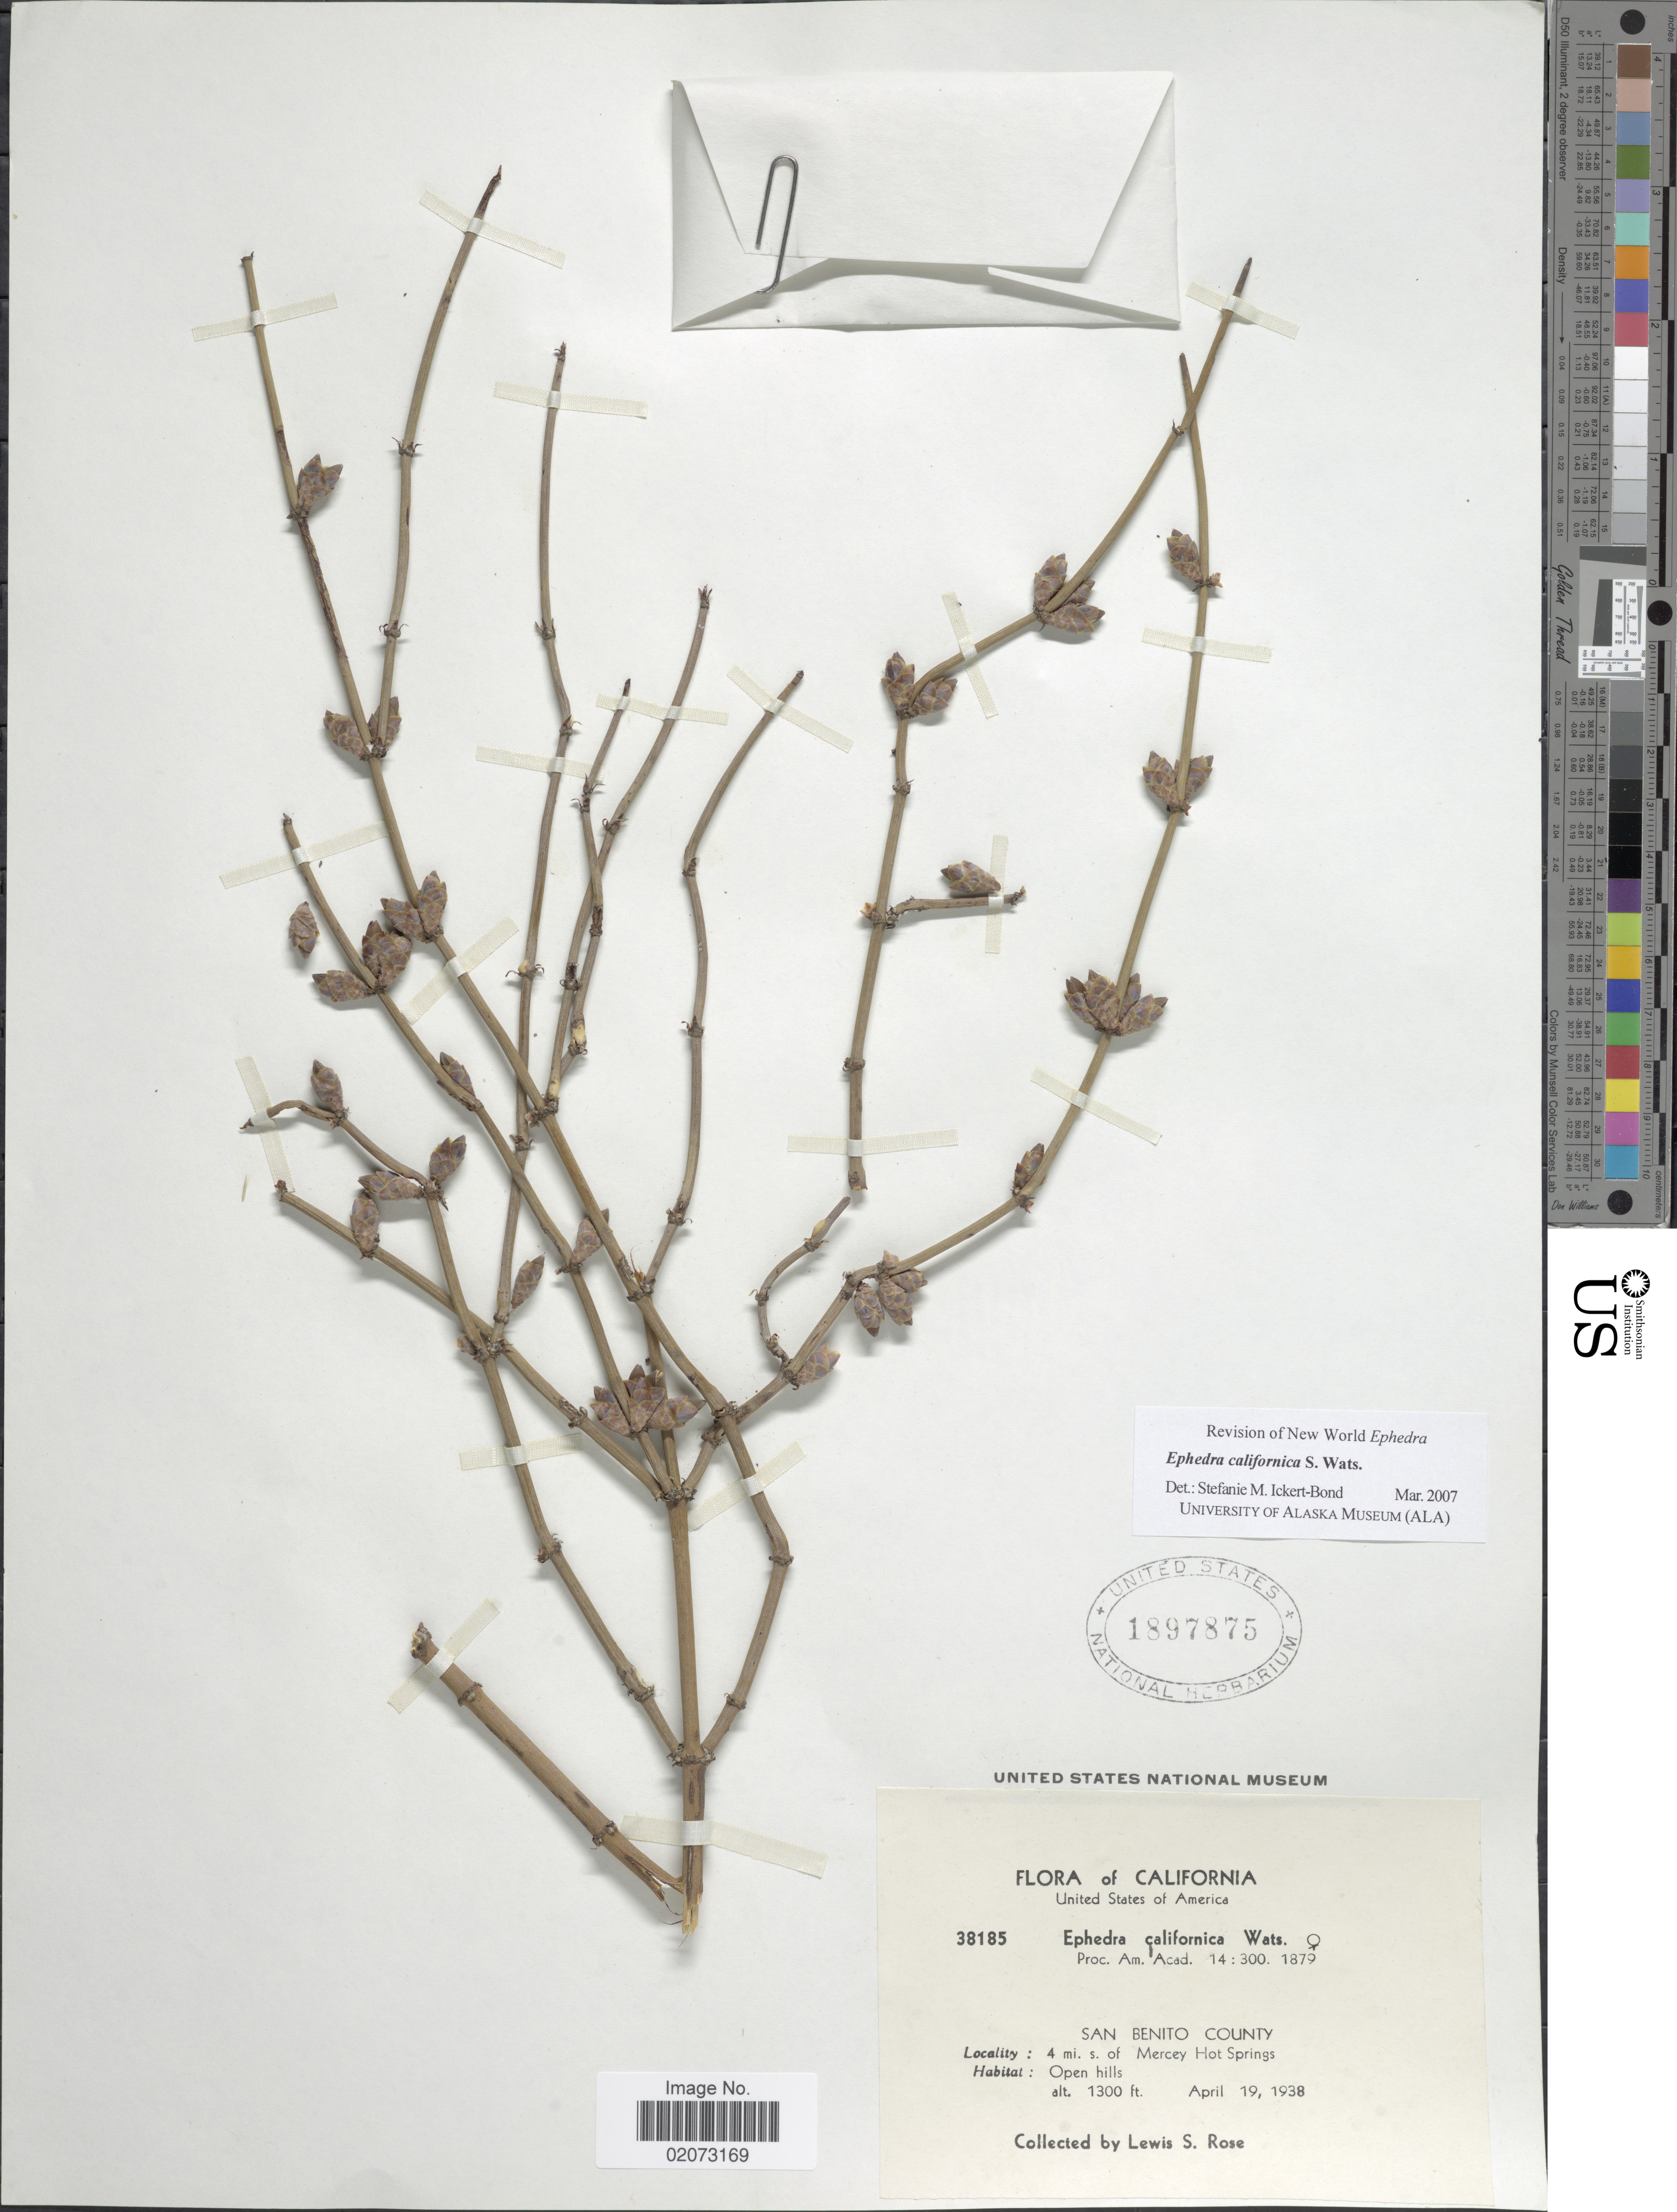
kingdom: Plantae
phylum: Tracheophyta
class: Gnetopsida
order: Ephedrales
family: Ephedraceae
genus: Ephedra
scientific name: Ephedra californica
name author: S. Watson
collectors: L. S. Rose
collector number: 38185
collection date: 1938-04-19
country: United States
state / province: California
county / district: San Benito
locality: San Benito County. 4 mi. s. of Mercey Hot Springs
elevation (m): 396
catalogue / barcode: US 1897875